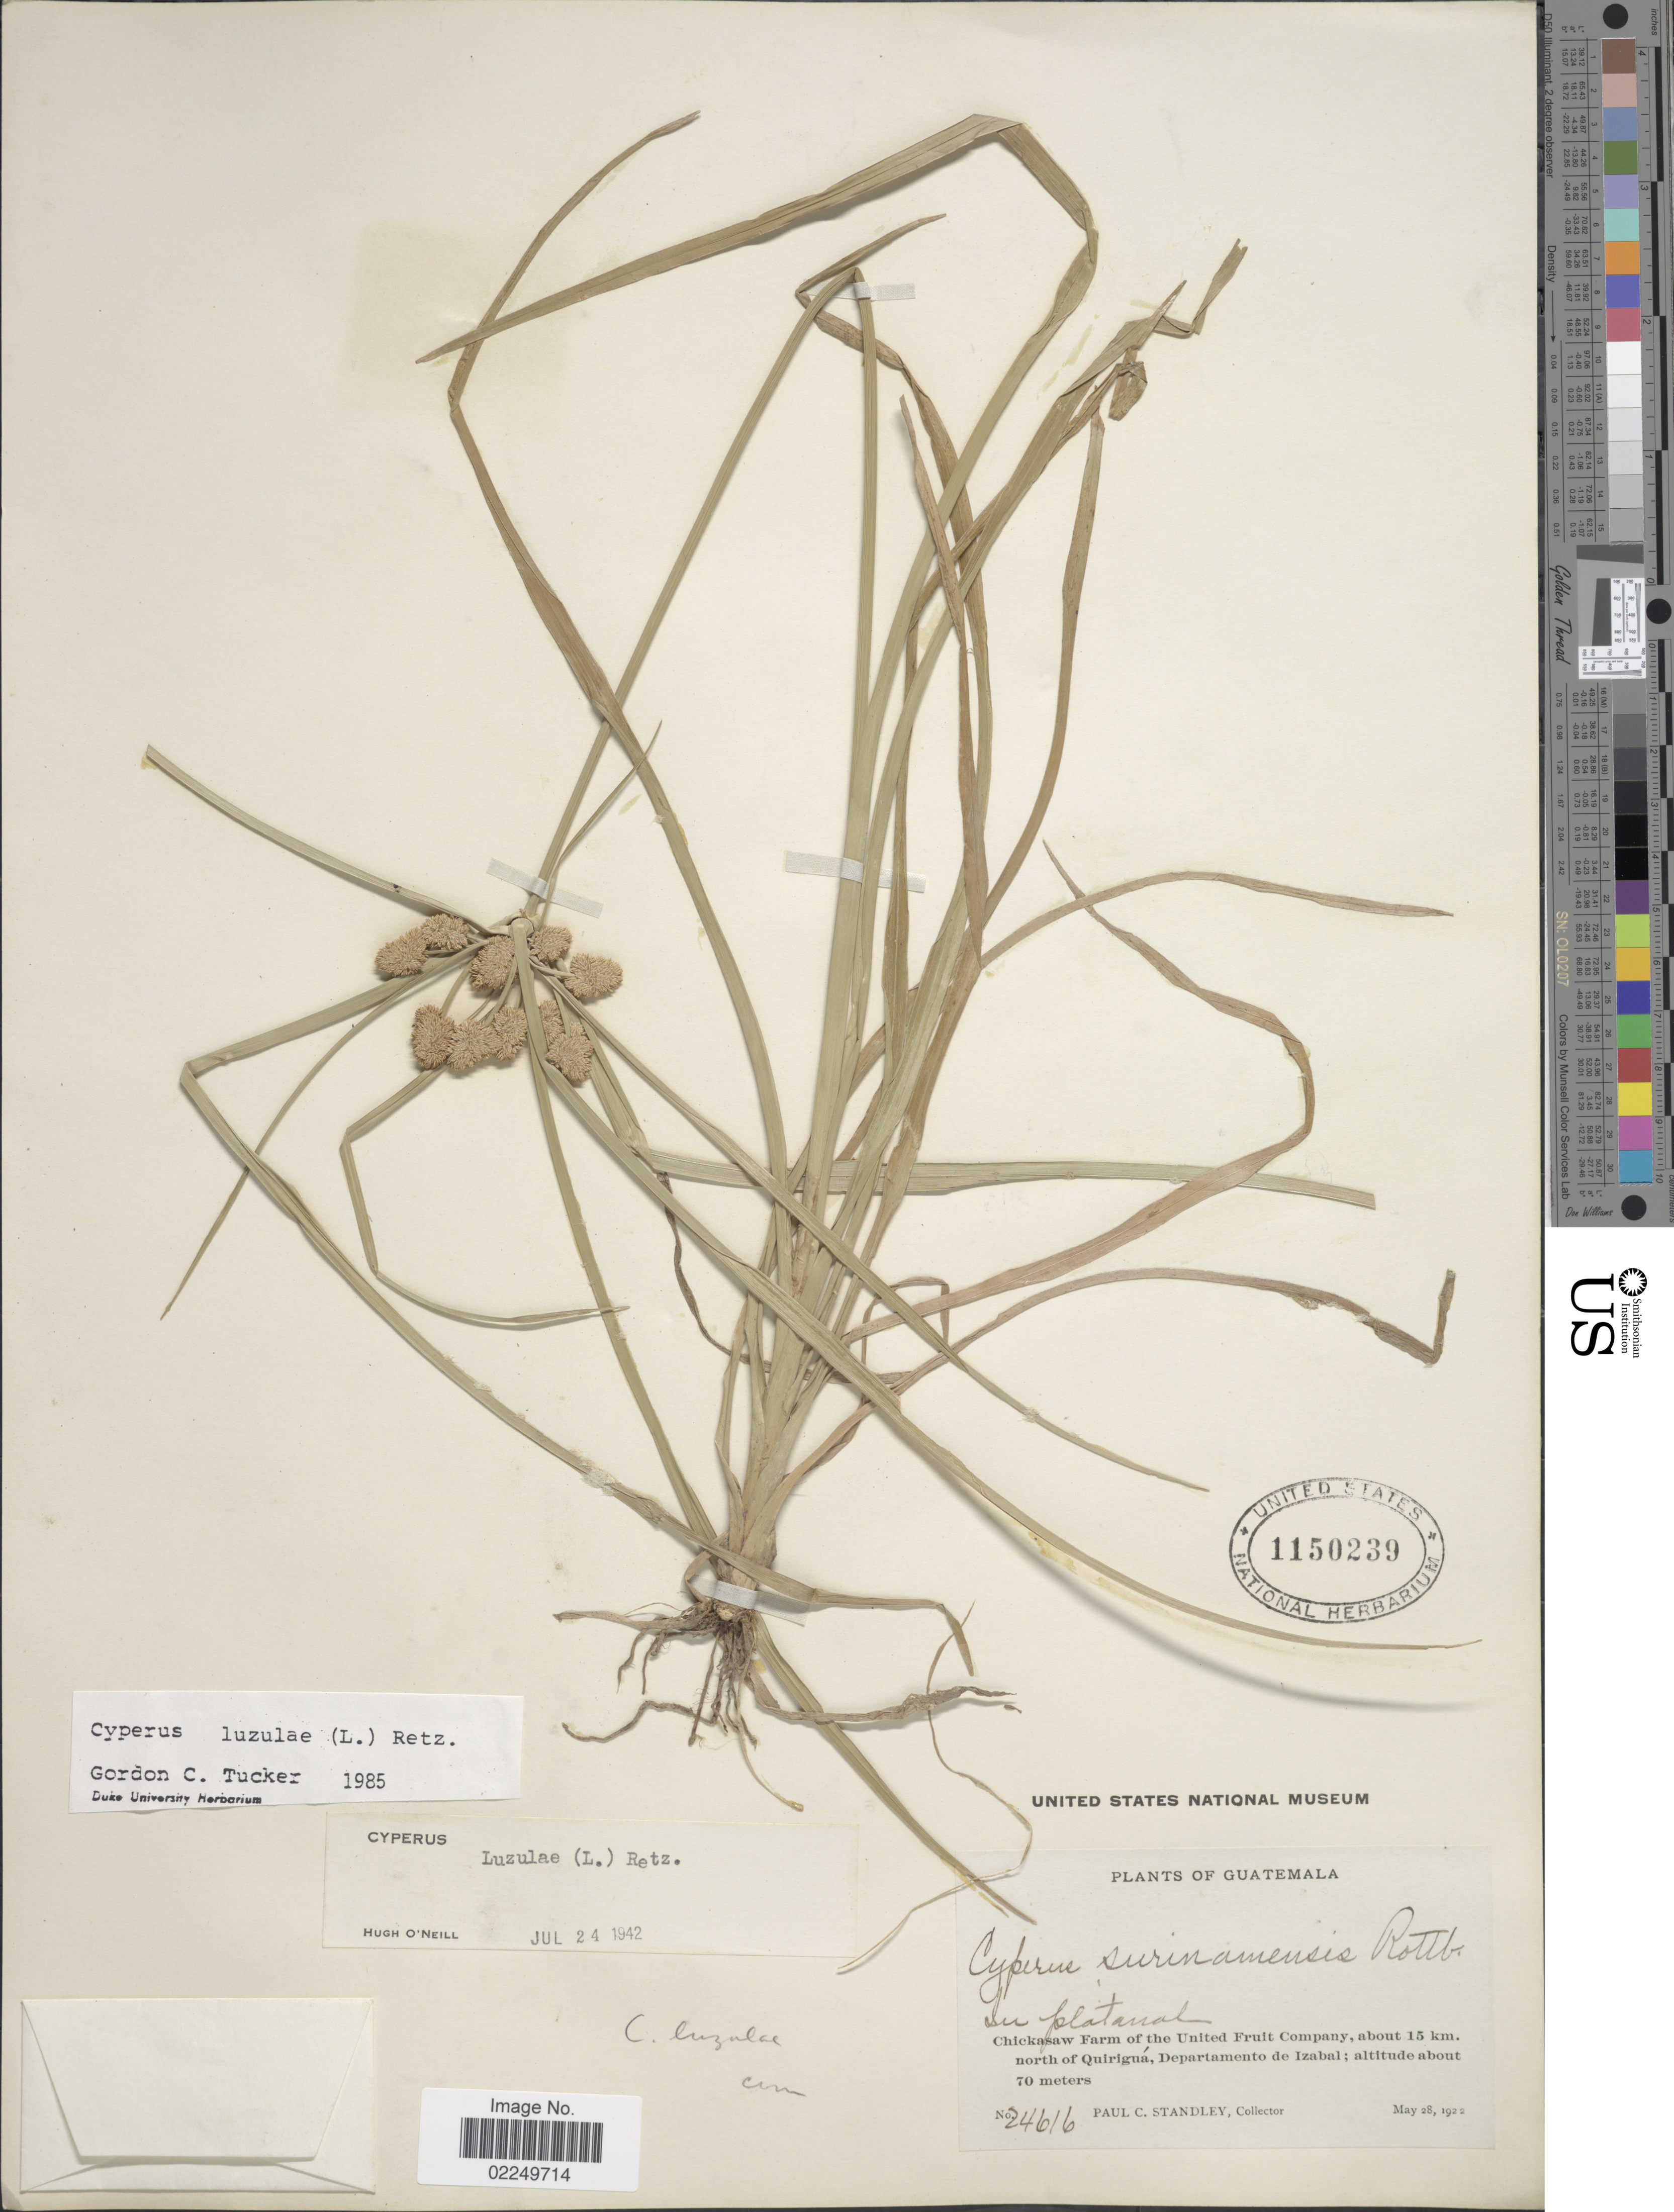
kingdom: Plantae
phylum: Tracheophyta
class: Liliopsida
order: Poales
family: Cyperaceae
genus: Cyperus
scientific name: Cyperus luzulae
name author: (L.) Rottb. ex Retz.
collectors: P. C. Standley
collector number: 24616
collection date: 1922-05-28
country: Guatemala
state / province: Izabal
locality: Chickasaw Farm of the United Fruit Company, about 15 km north of Quirigua, Departamento de Izabal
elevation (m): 70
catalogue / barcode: US 1150239